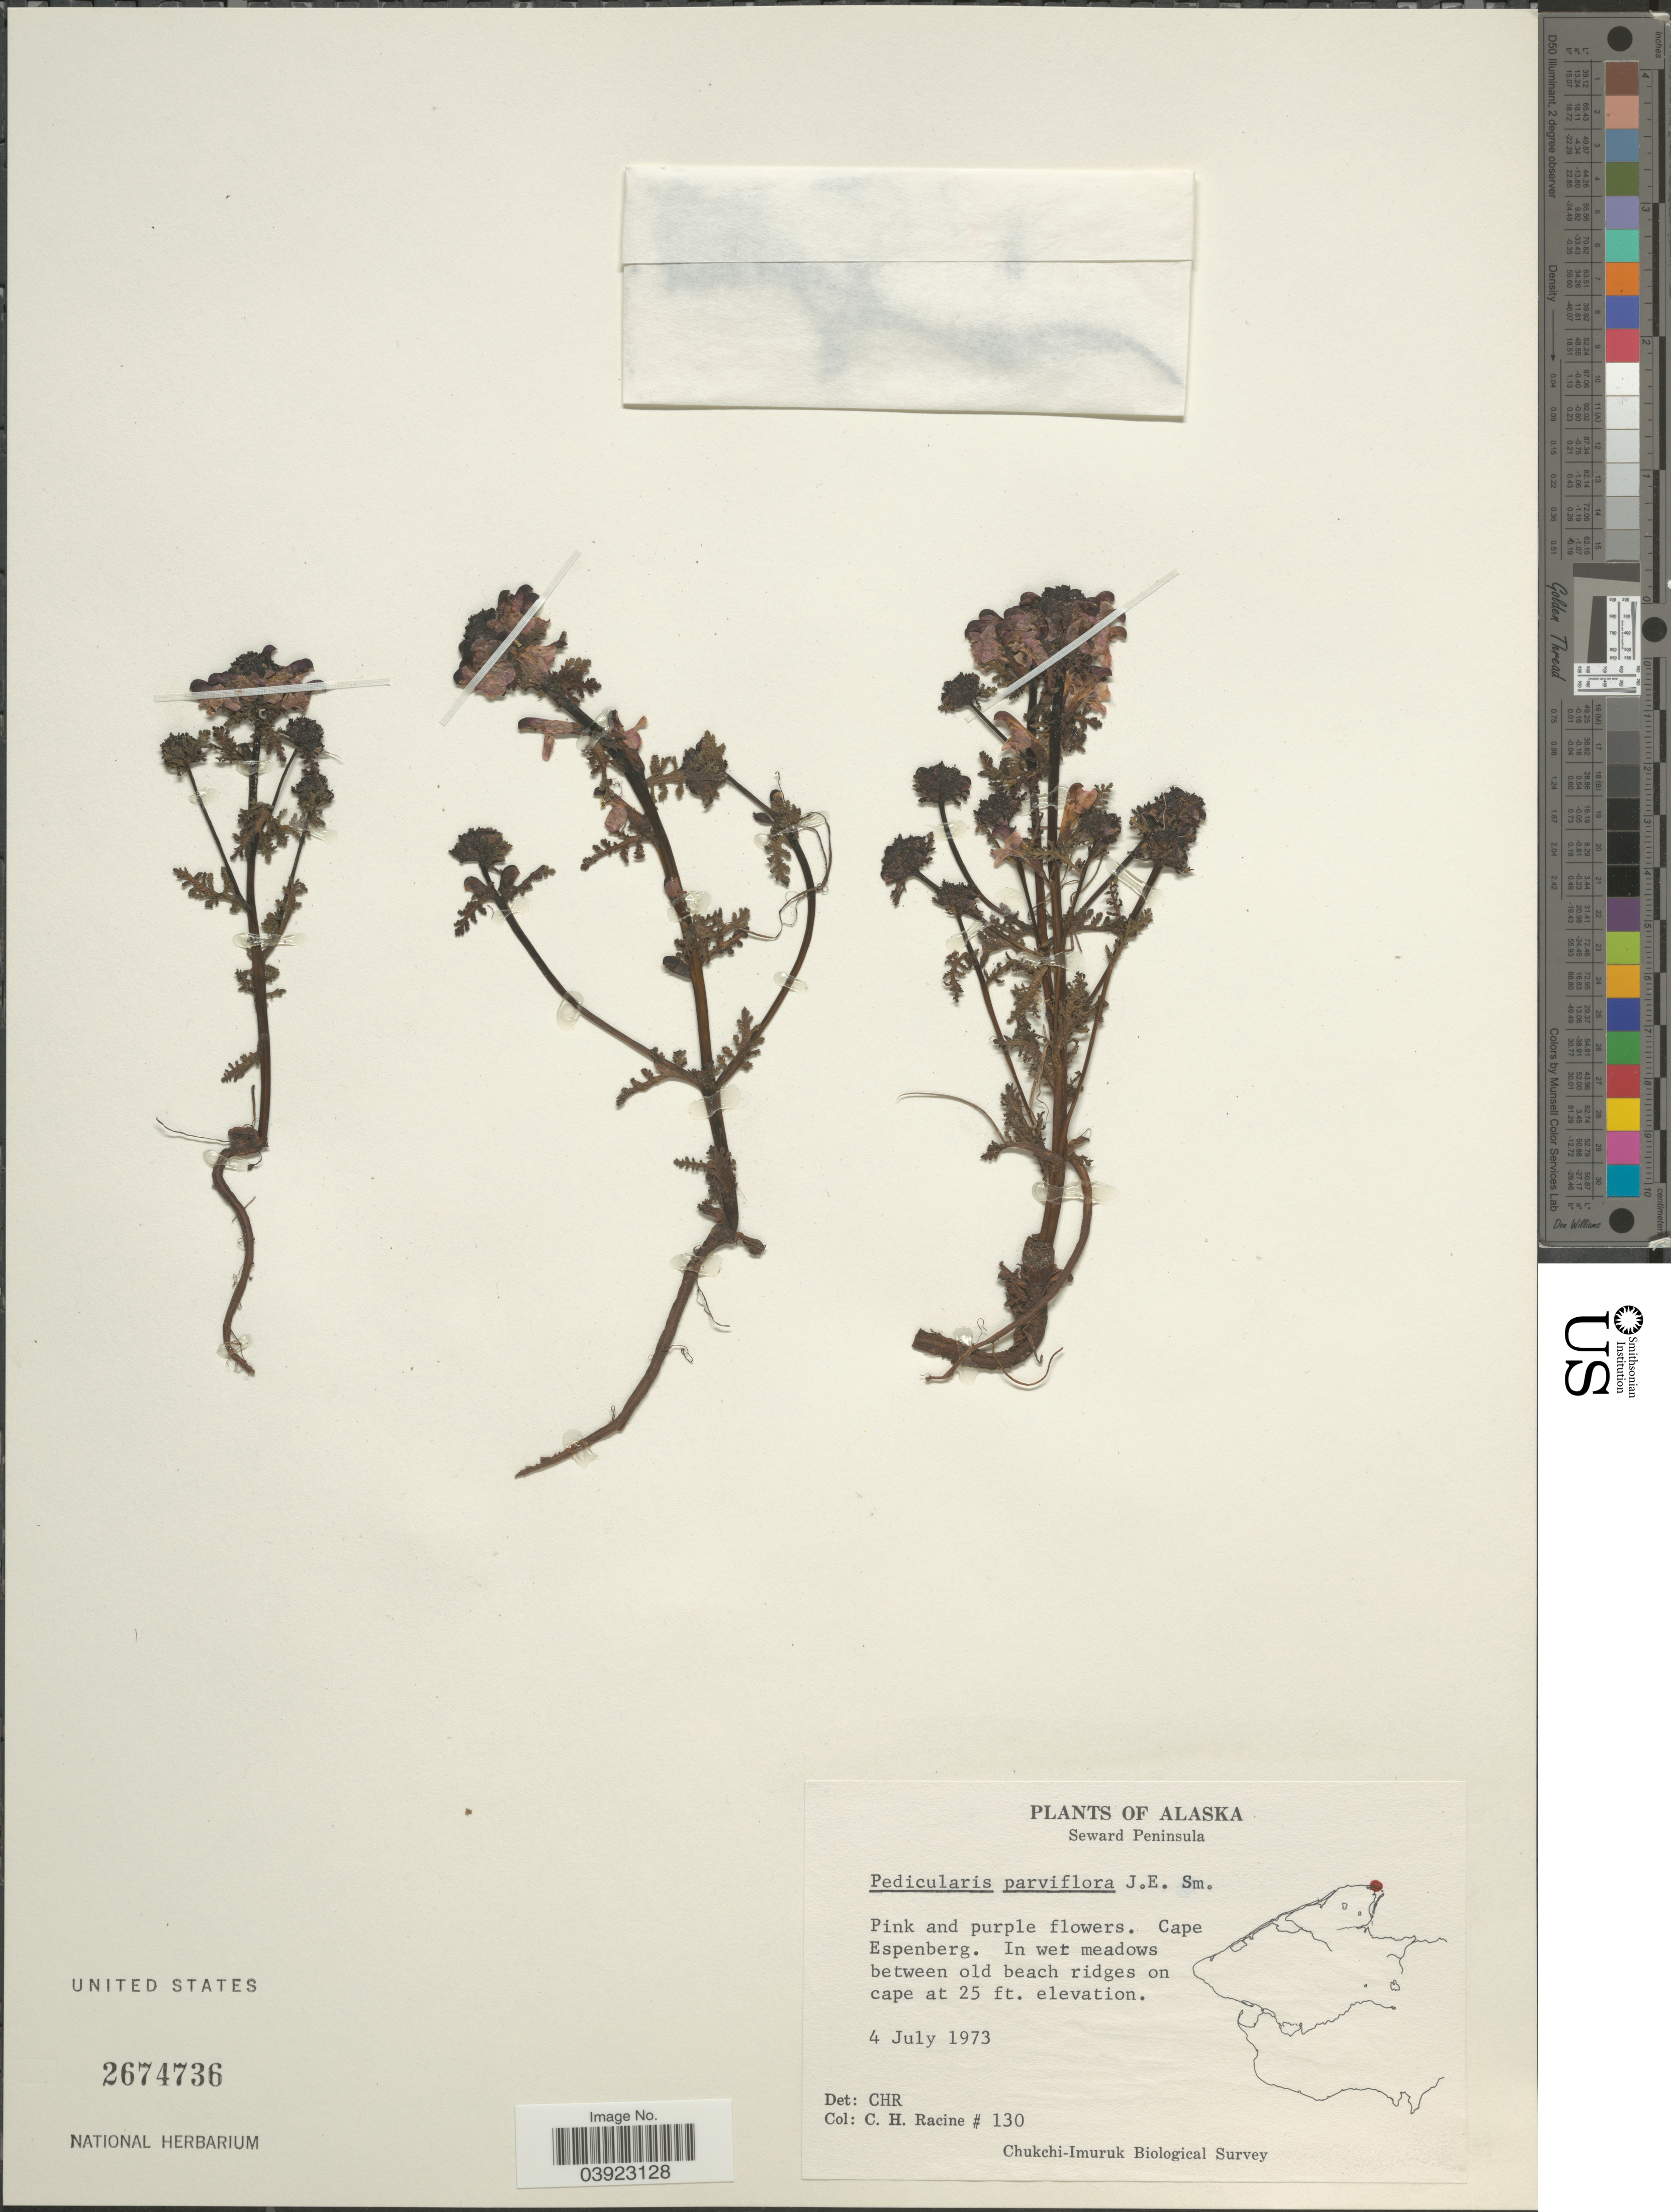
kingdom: Plantae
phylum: Tracheophyta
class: Magnoliopsida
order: Lamiales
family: Orobanchaceae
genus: Pedicularis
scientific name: Pedicularis parviflora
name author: Sm.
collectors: C. Racine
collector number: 130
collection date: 1973-07-04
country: United States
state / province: Alaska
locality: Seward Peninsula. Cape Espenberg.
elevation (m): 8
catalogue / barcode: US 2674736